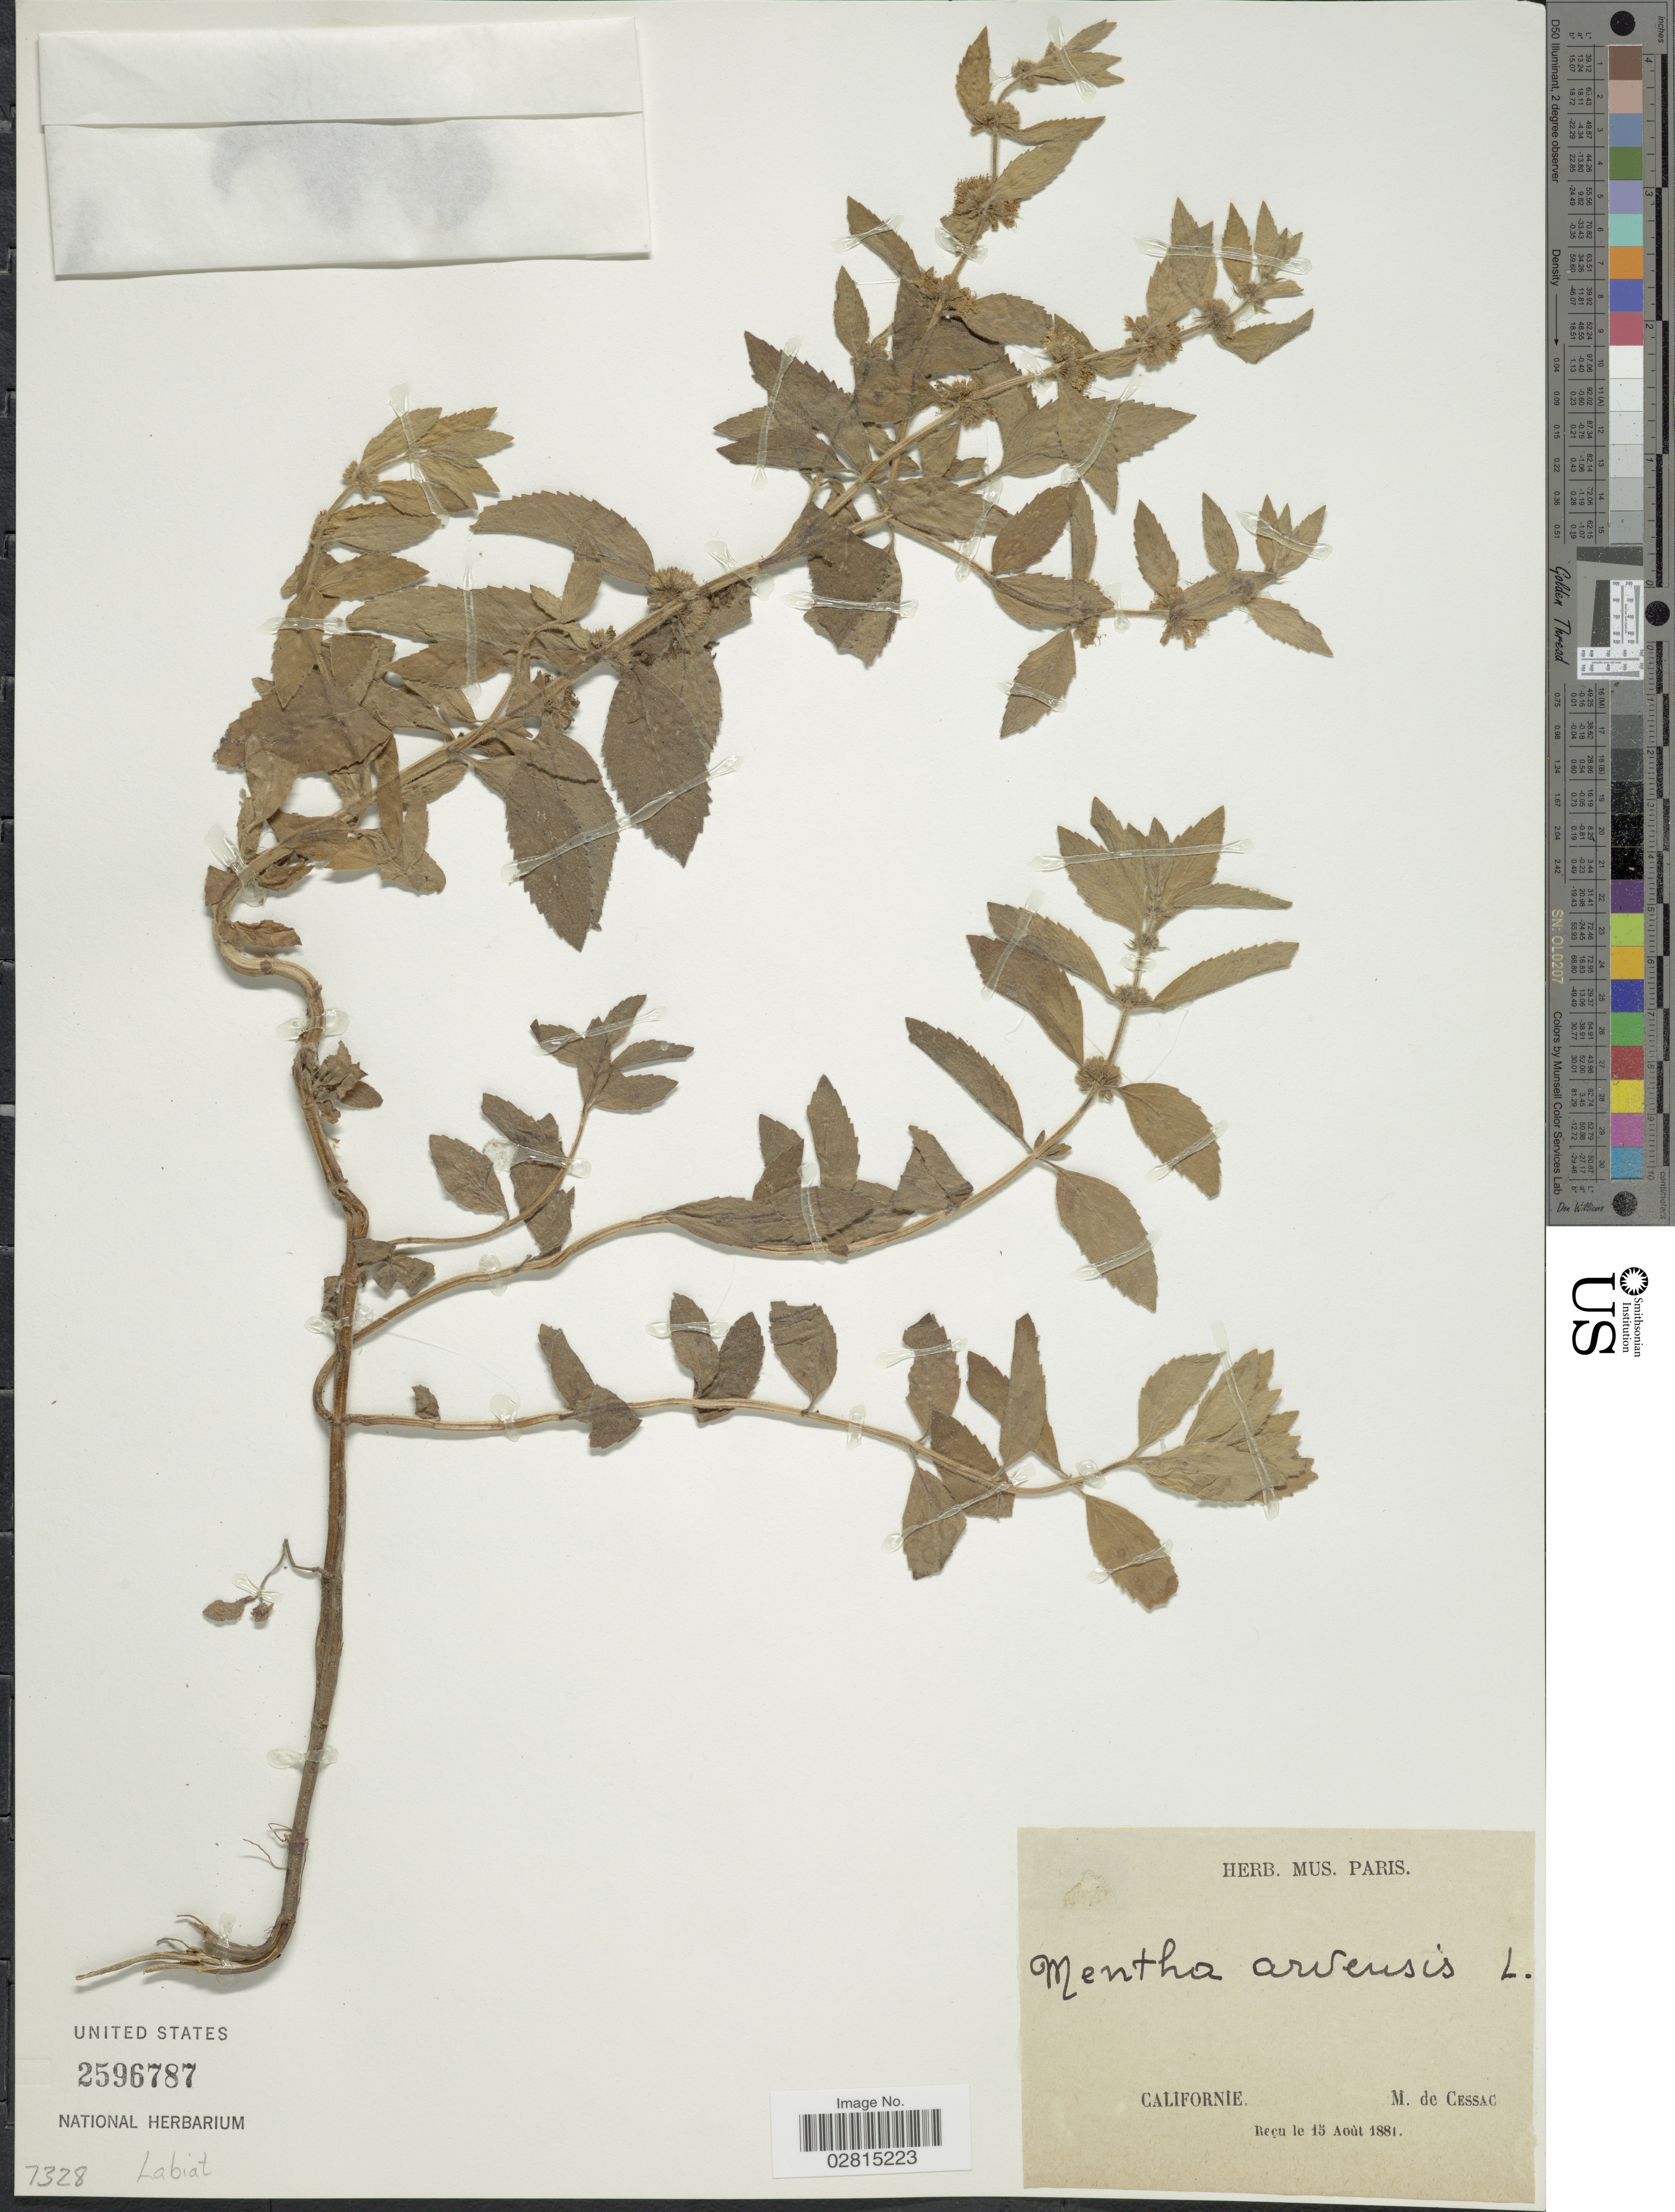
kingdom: Plantae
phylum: Tracheophyta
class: Magnoliopsida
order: Lamiales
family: Lamiaceae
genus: Mentha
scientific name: Mentha arvensis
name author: L.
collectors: M. de Cessac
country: United States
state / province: California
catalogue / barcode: US 2596787